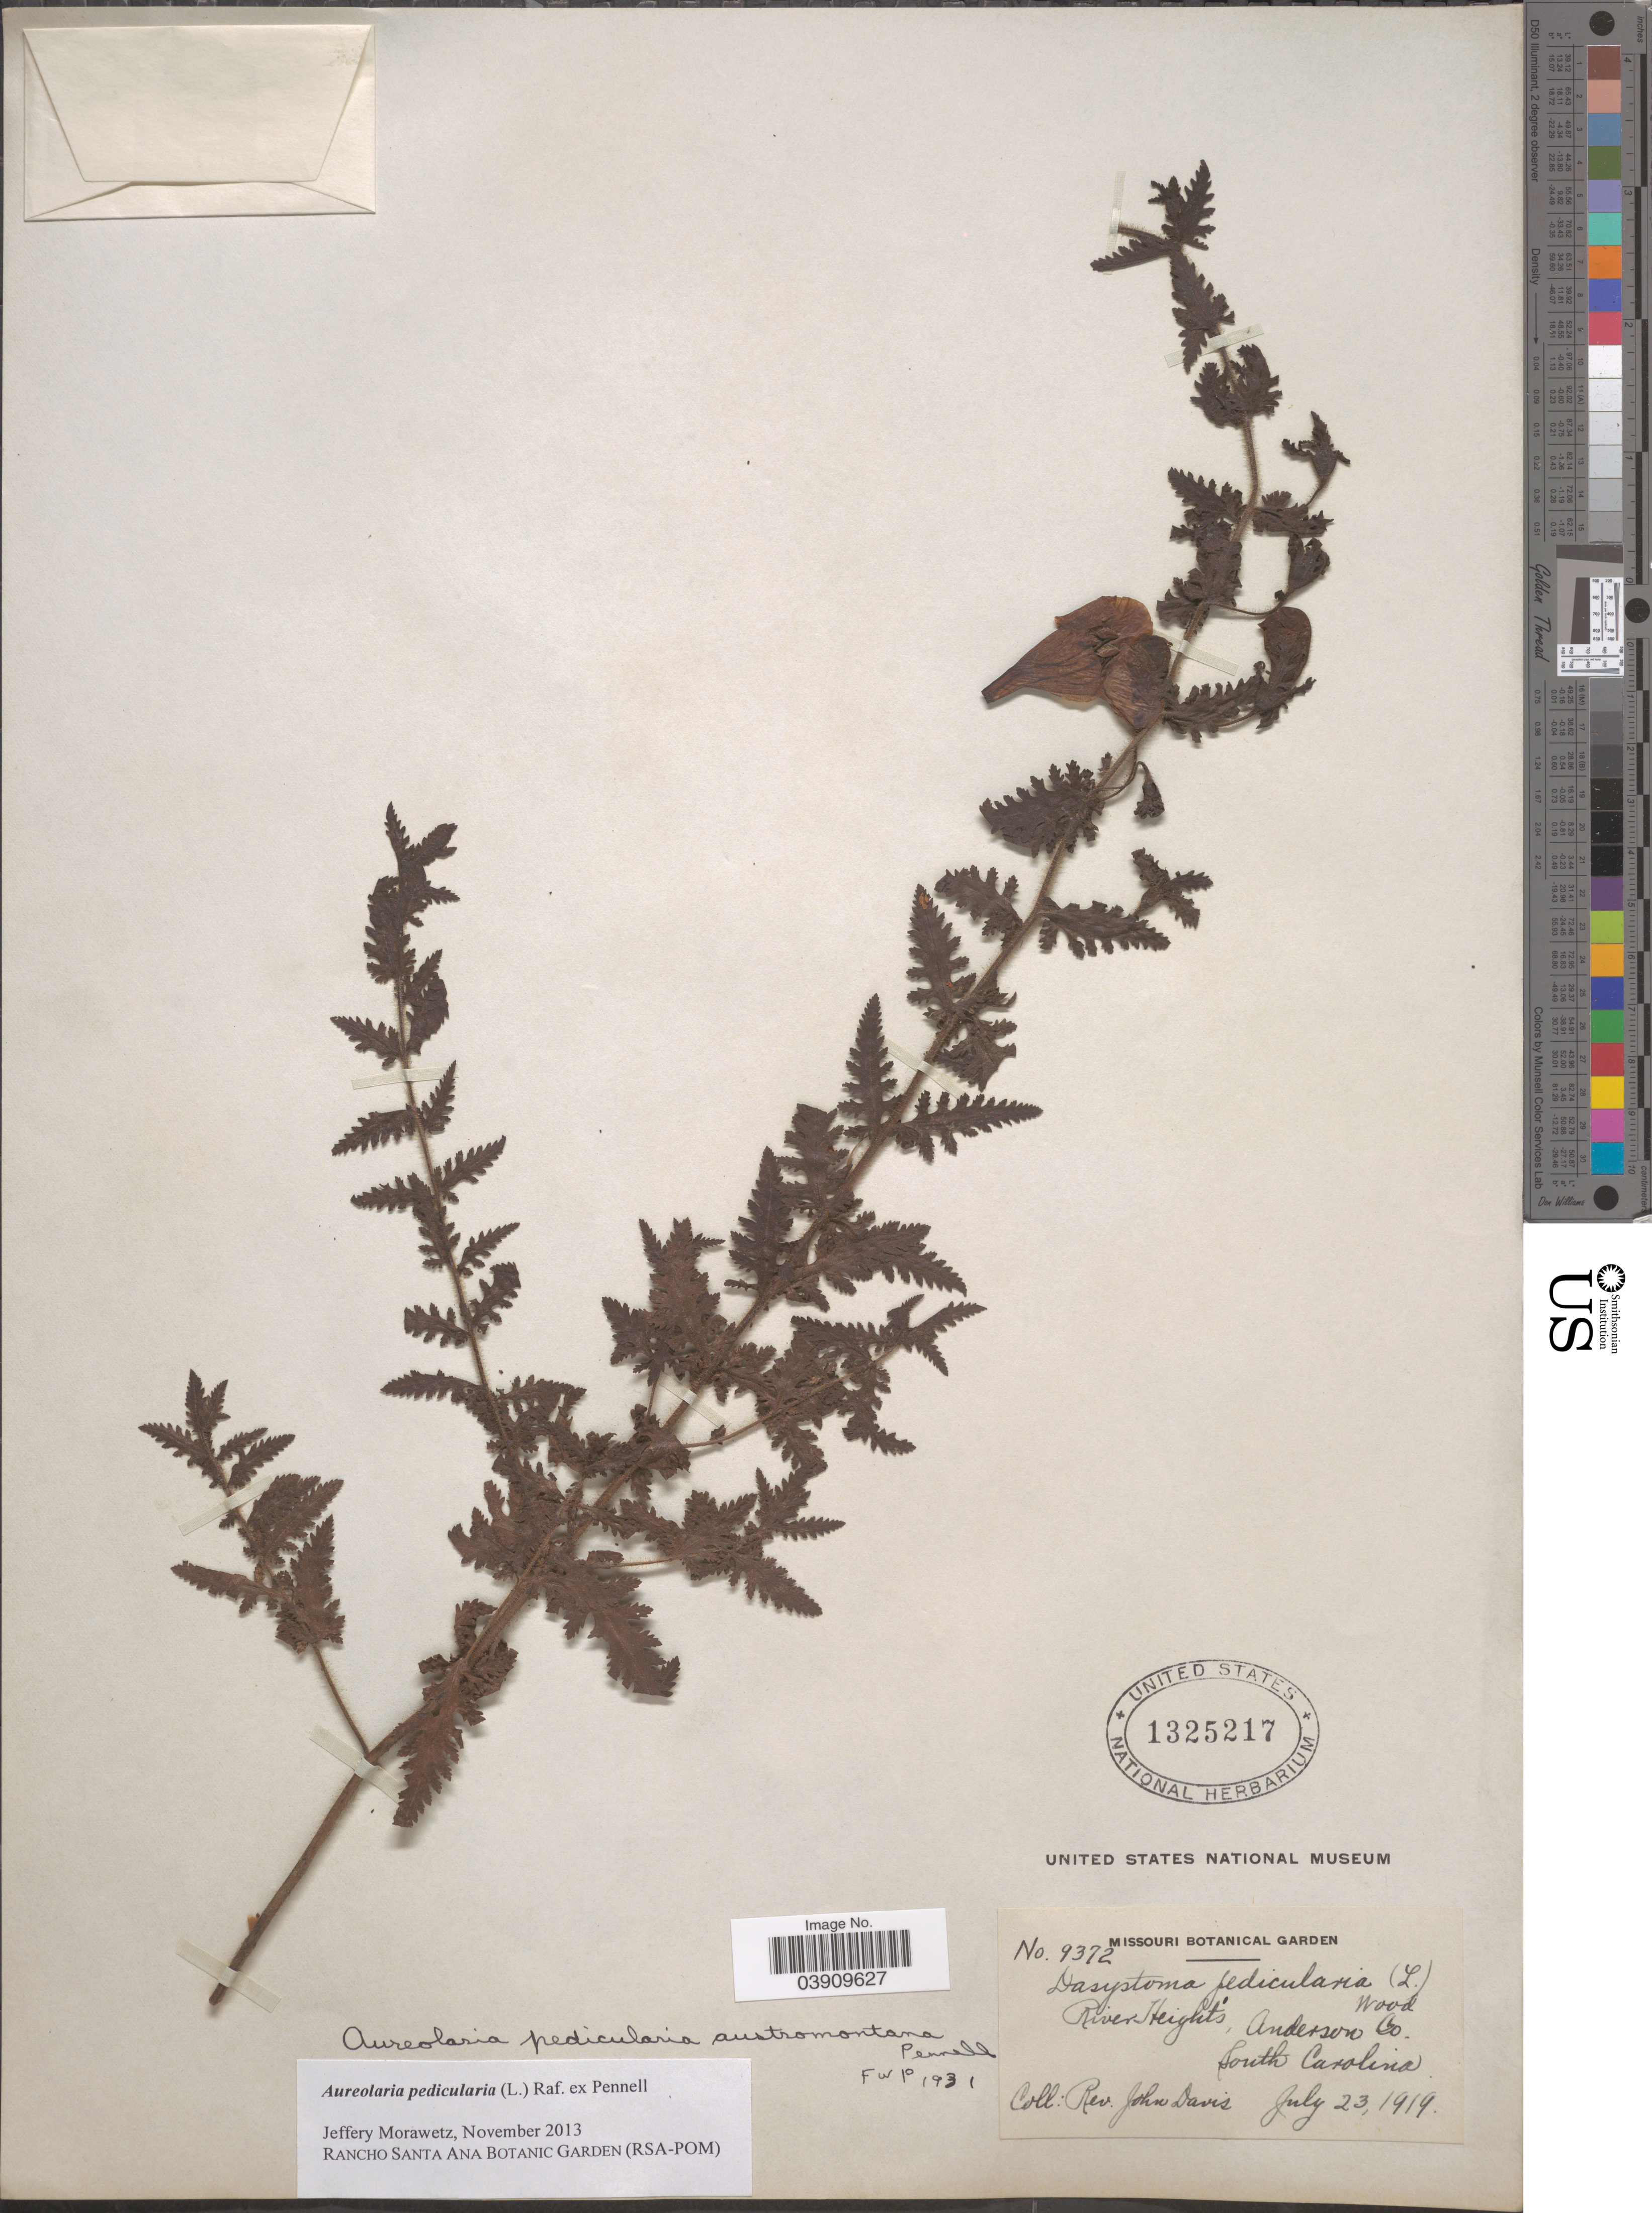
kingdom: Plantae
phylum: Tracheophyta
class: Magnoliopsida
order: Lamiales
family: Orobanchaceae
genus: Aureolaria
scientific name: Aureolaria pedicularia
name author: (L.) Raf. ex Farw.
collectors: J. Davis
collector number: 9372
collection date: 1919-07-23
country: United States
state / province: South Carolina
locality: River Heights, Anderson Co.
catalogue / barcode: US 1325217